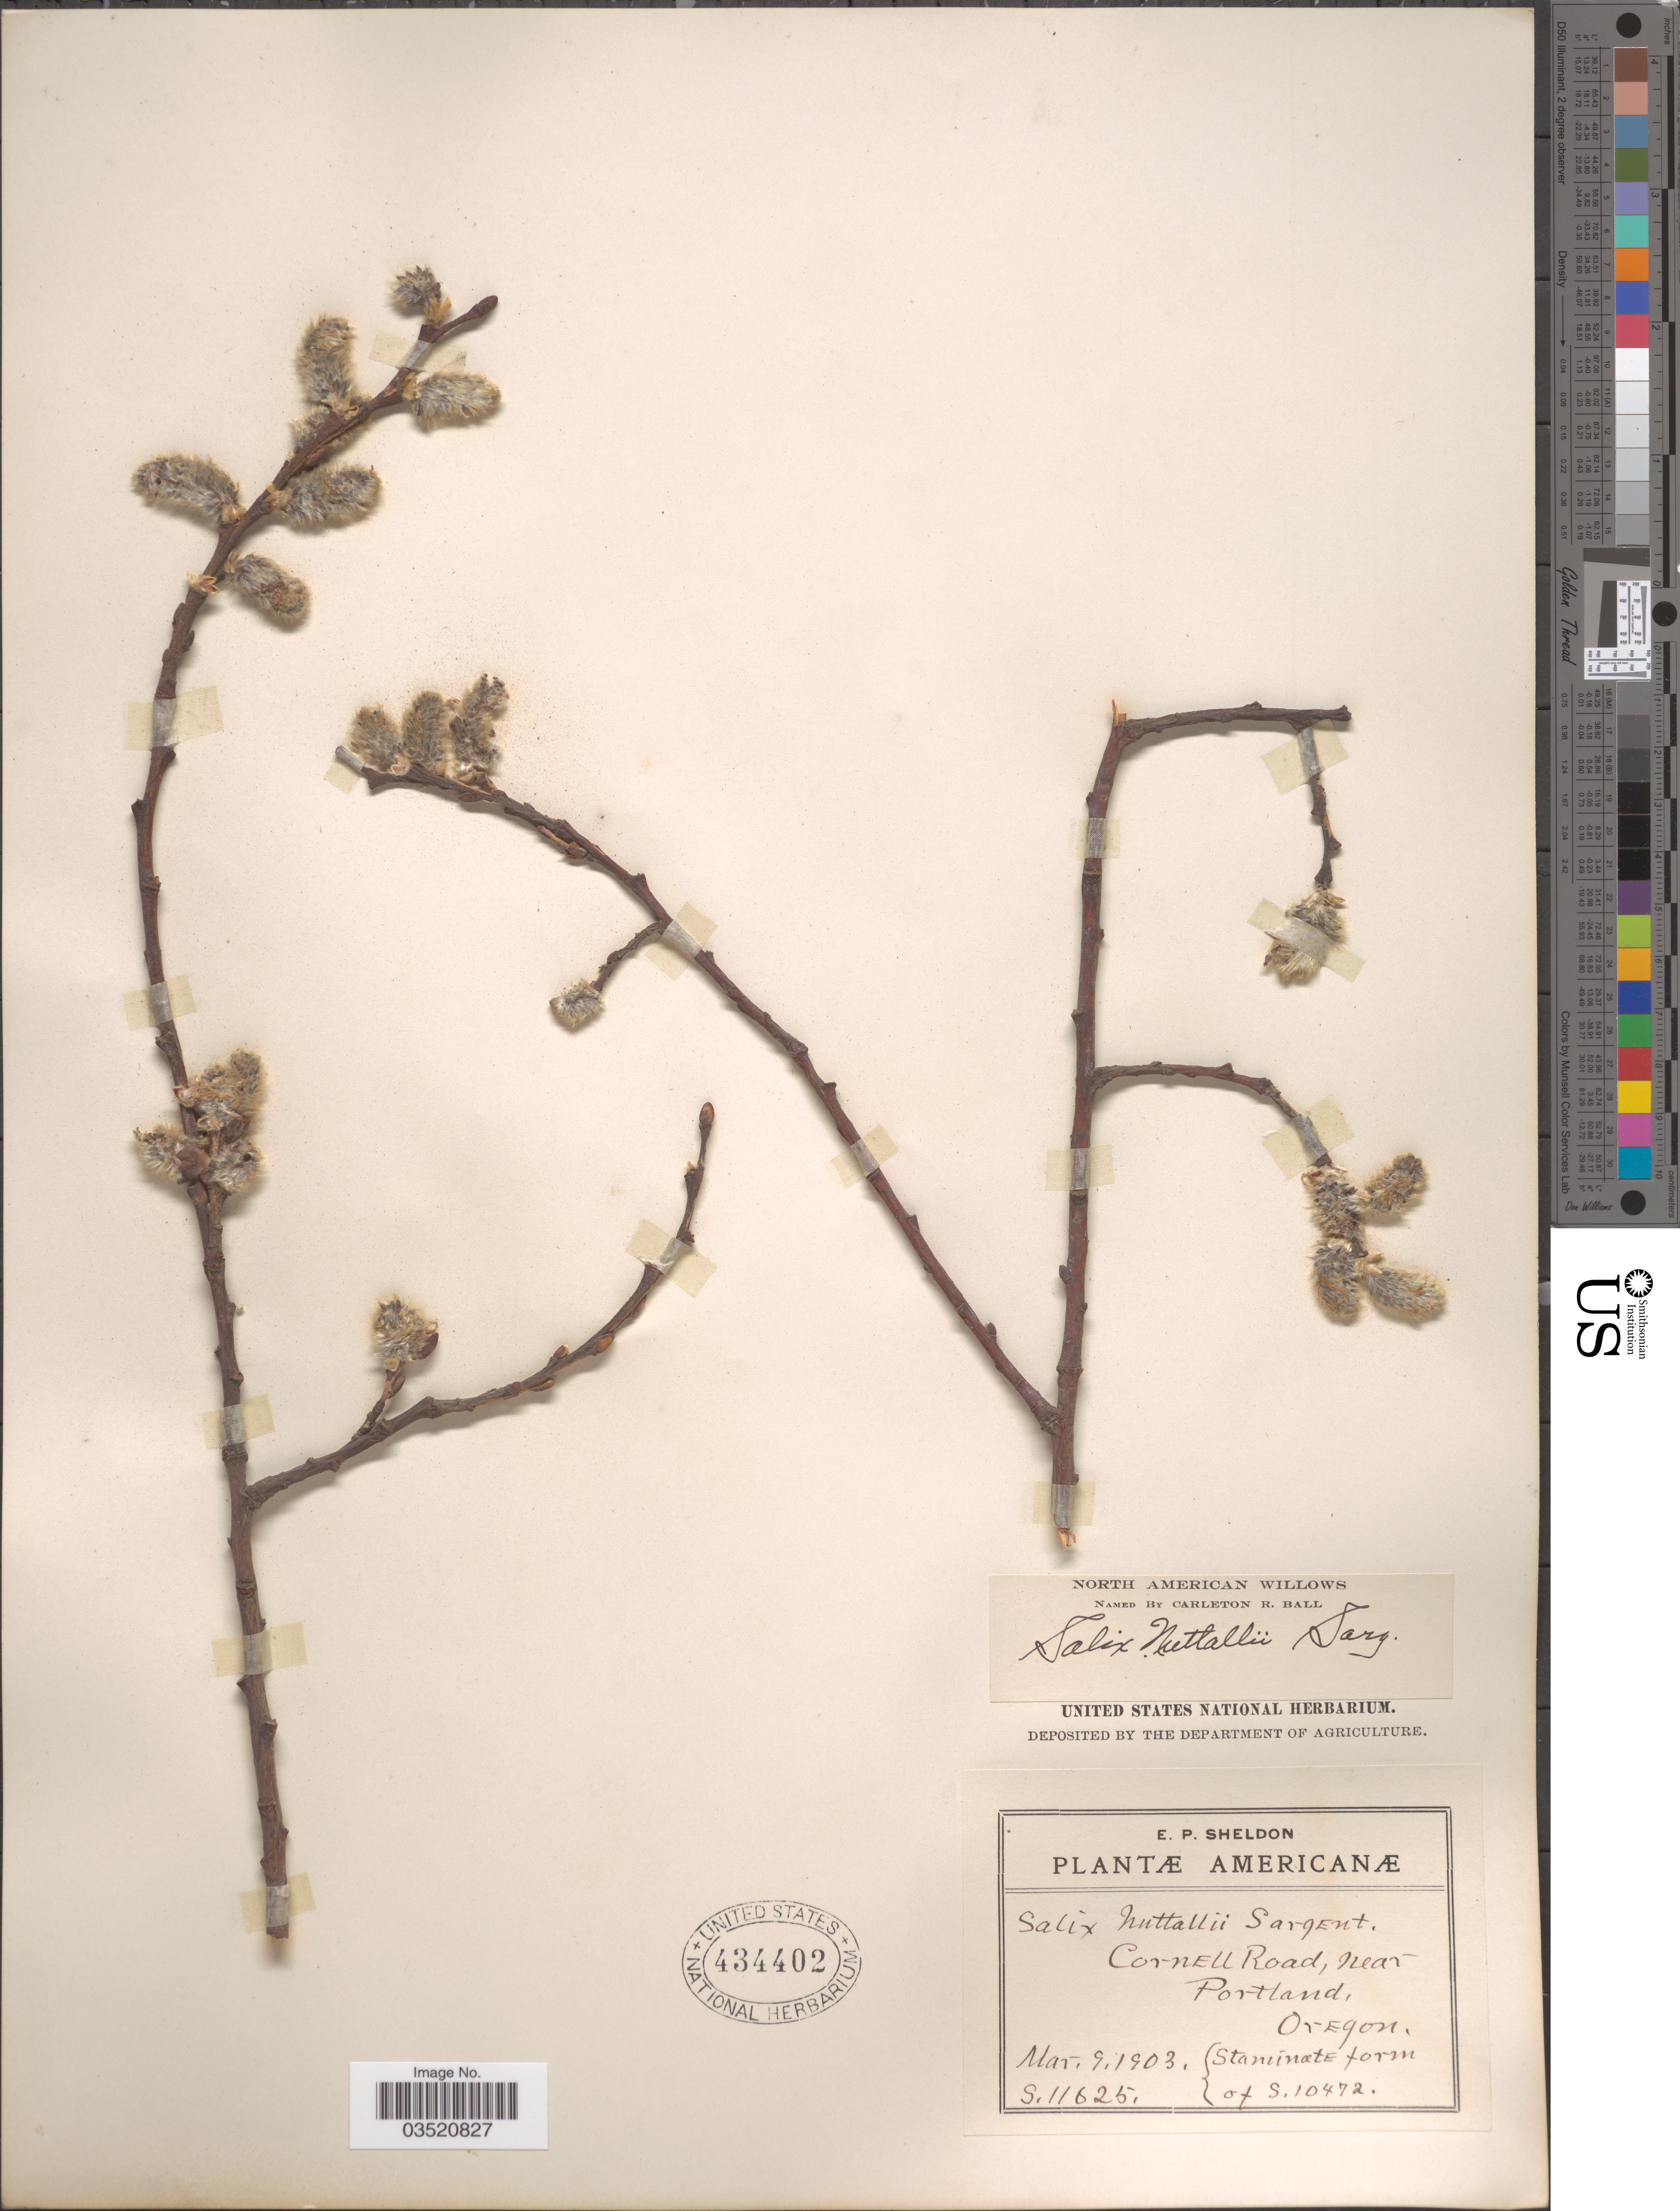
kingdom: Plantae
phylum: Tracheophyta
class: Magnoliopsida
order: Malpighiales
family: Salicaceae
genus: Salix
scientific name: Salix scouleriana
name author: Barratt ex Hook.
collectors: E. P. Sheldon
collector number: S11625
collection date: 1903-03-09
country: United States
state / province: Oregon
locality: Cornell Road, near Portland.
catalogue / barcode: US 434402